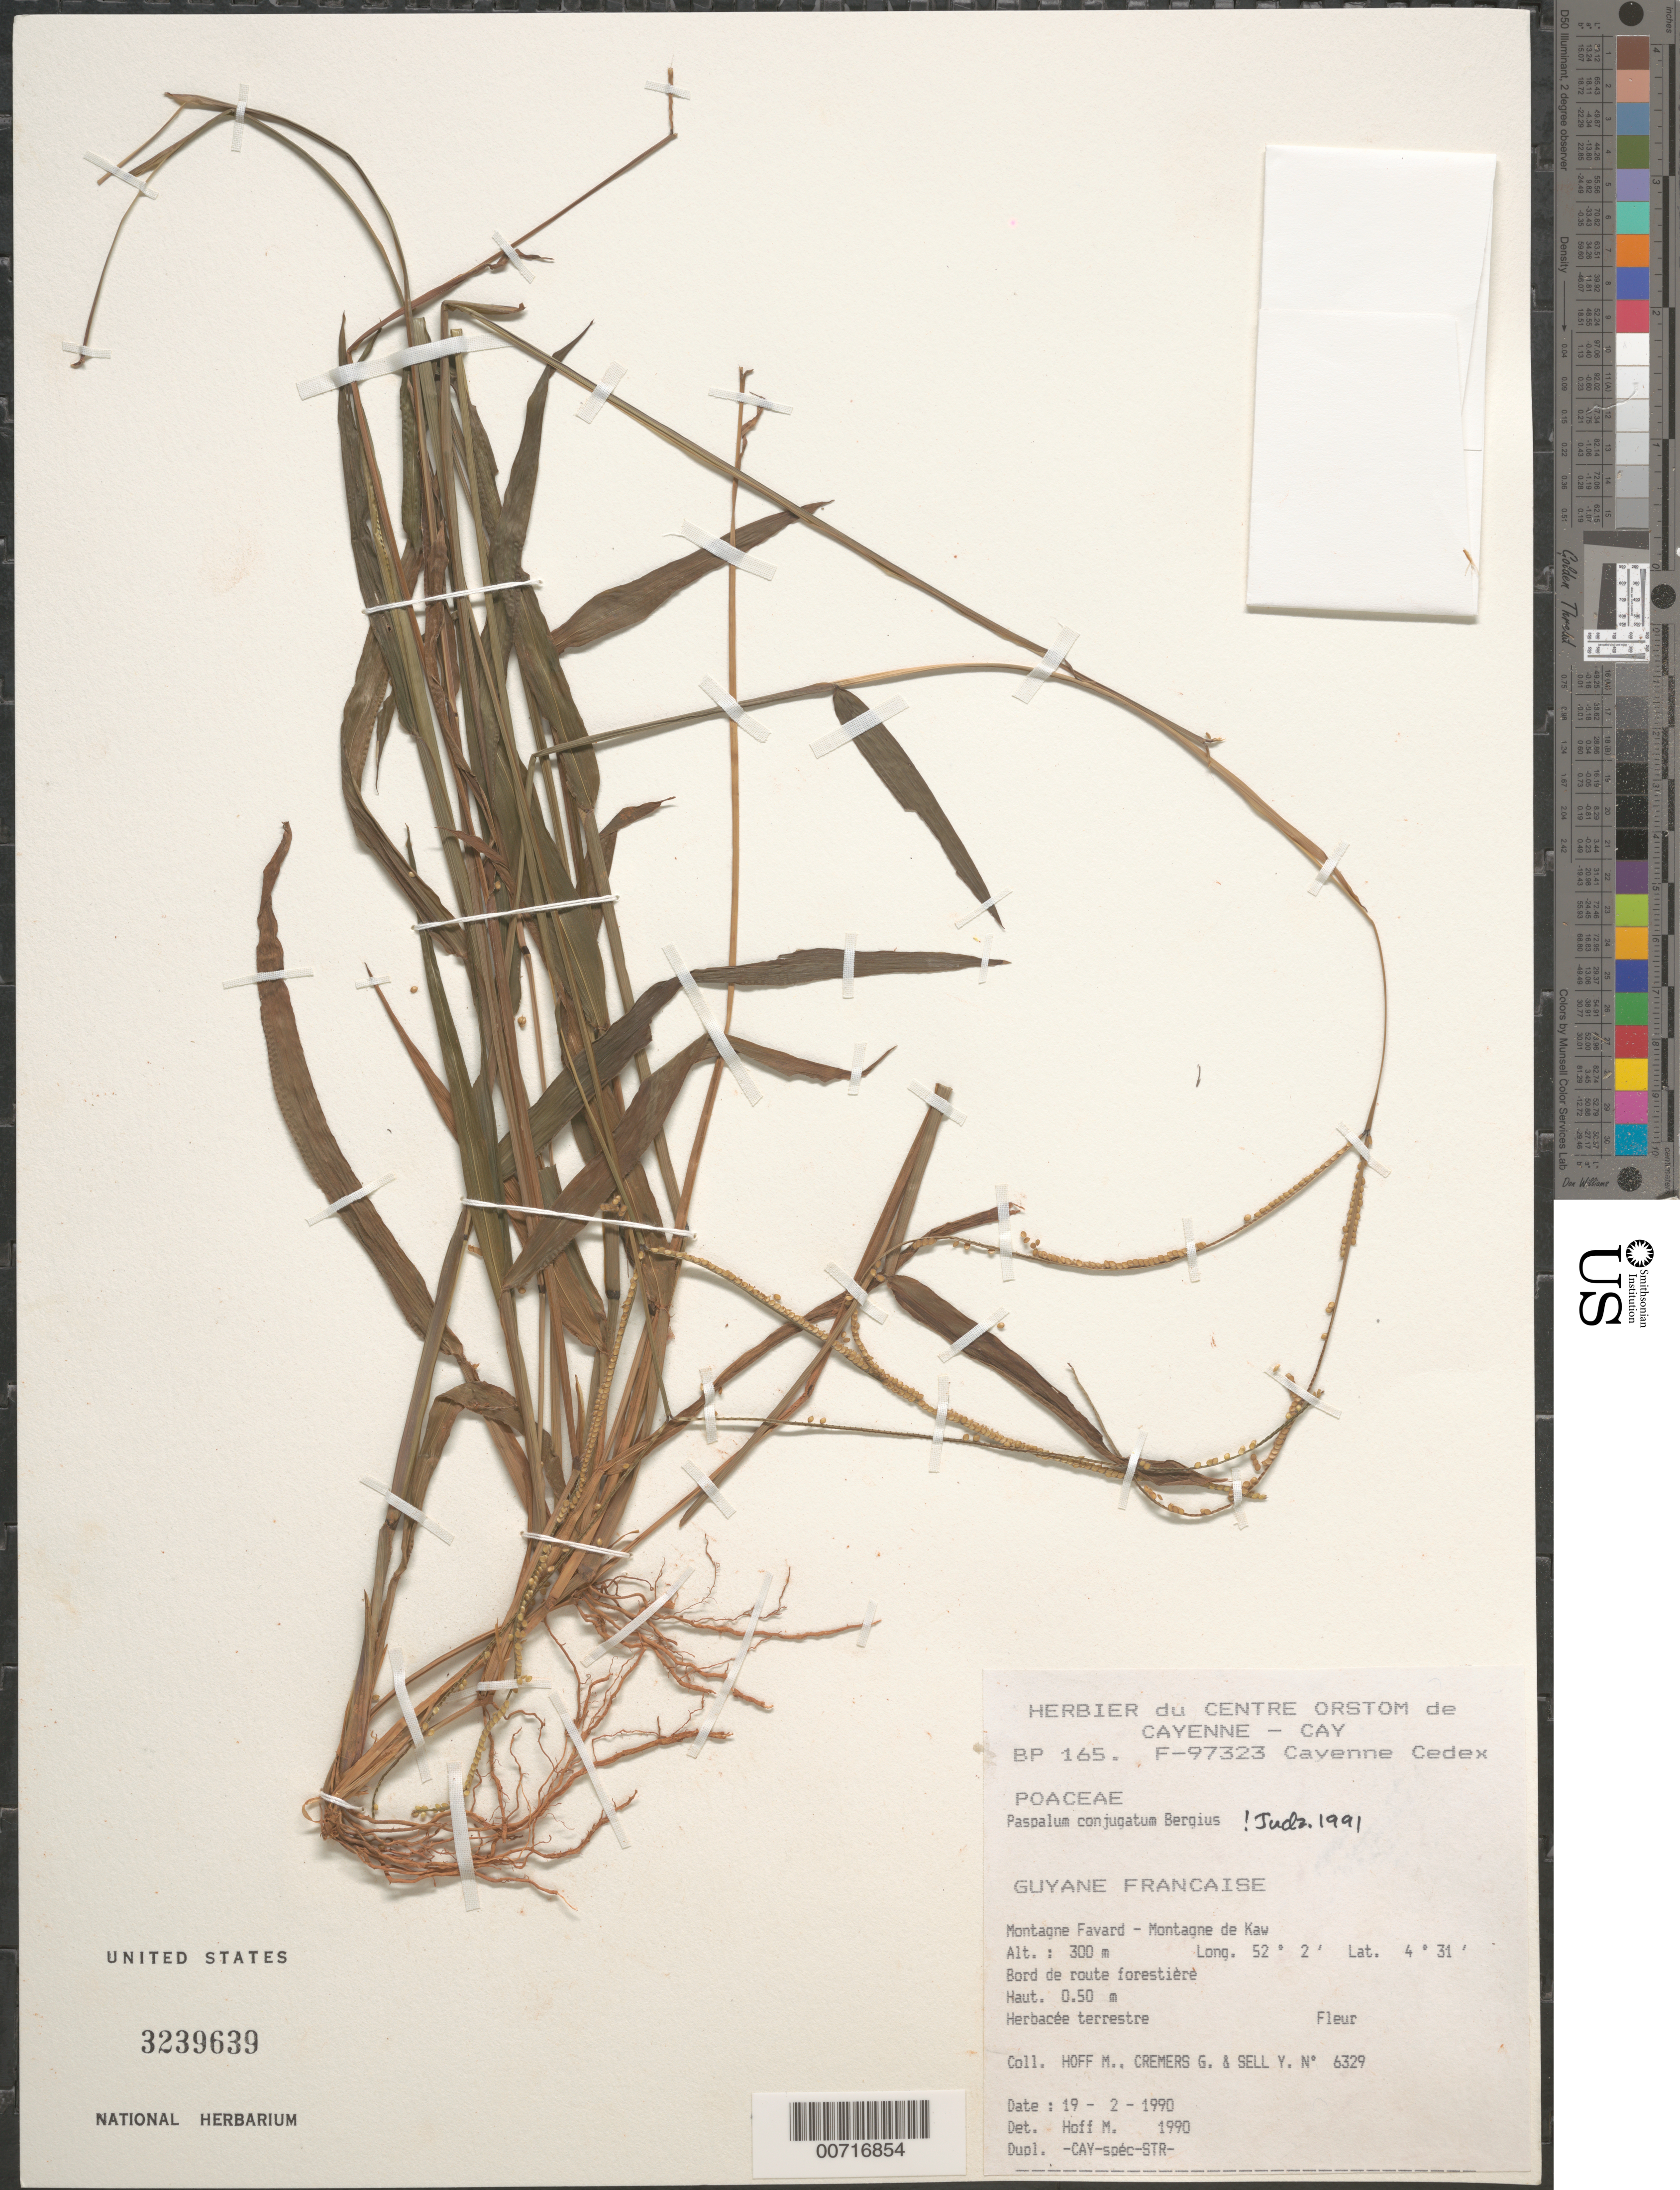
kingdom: Plantae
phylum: Tracheophyta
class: Liliopsida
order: Poales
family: Poaceae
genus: Paspalum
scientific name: Paspalum conjugatum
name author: P.J. Bergius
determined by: Judziewicz, E. J.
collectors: M. Hoff, G. Cremers & Y. Sell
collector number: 6329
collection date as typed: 19-Feb-90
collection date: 1990-02-19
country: French Guiana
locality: Montagne Favard, Montagne de Kaw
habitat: Along forest trail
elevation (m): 300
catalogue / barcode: US 3239639